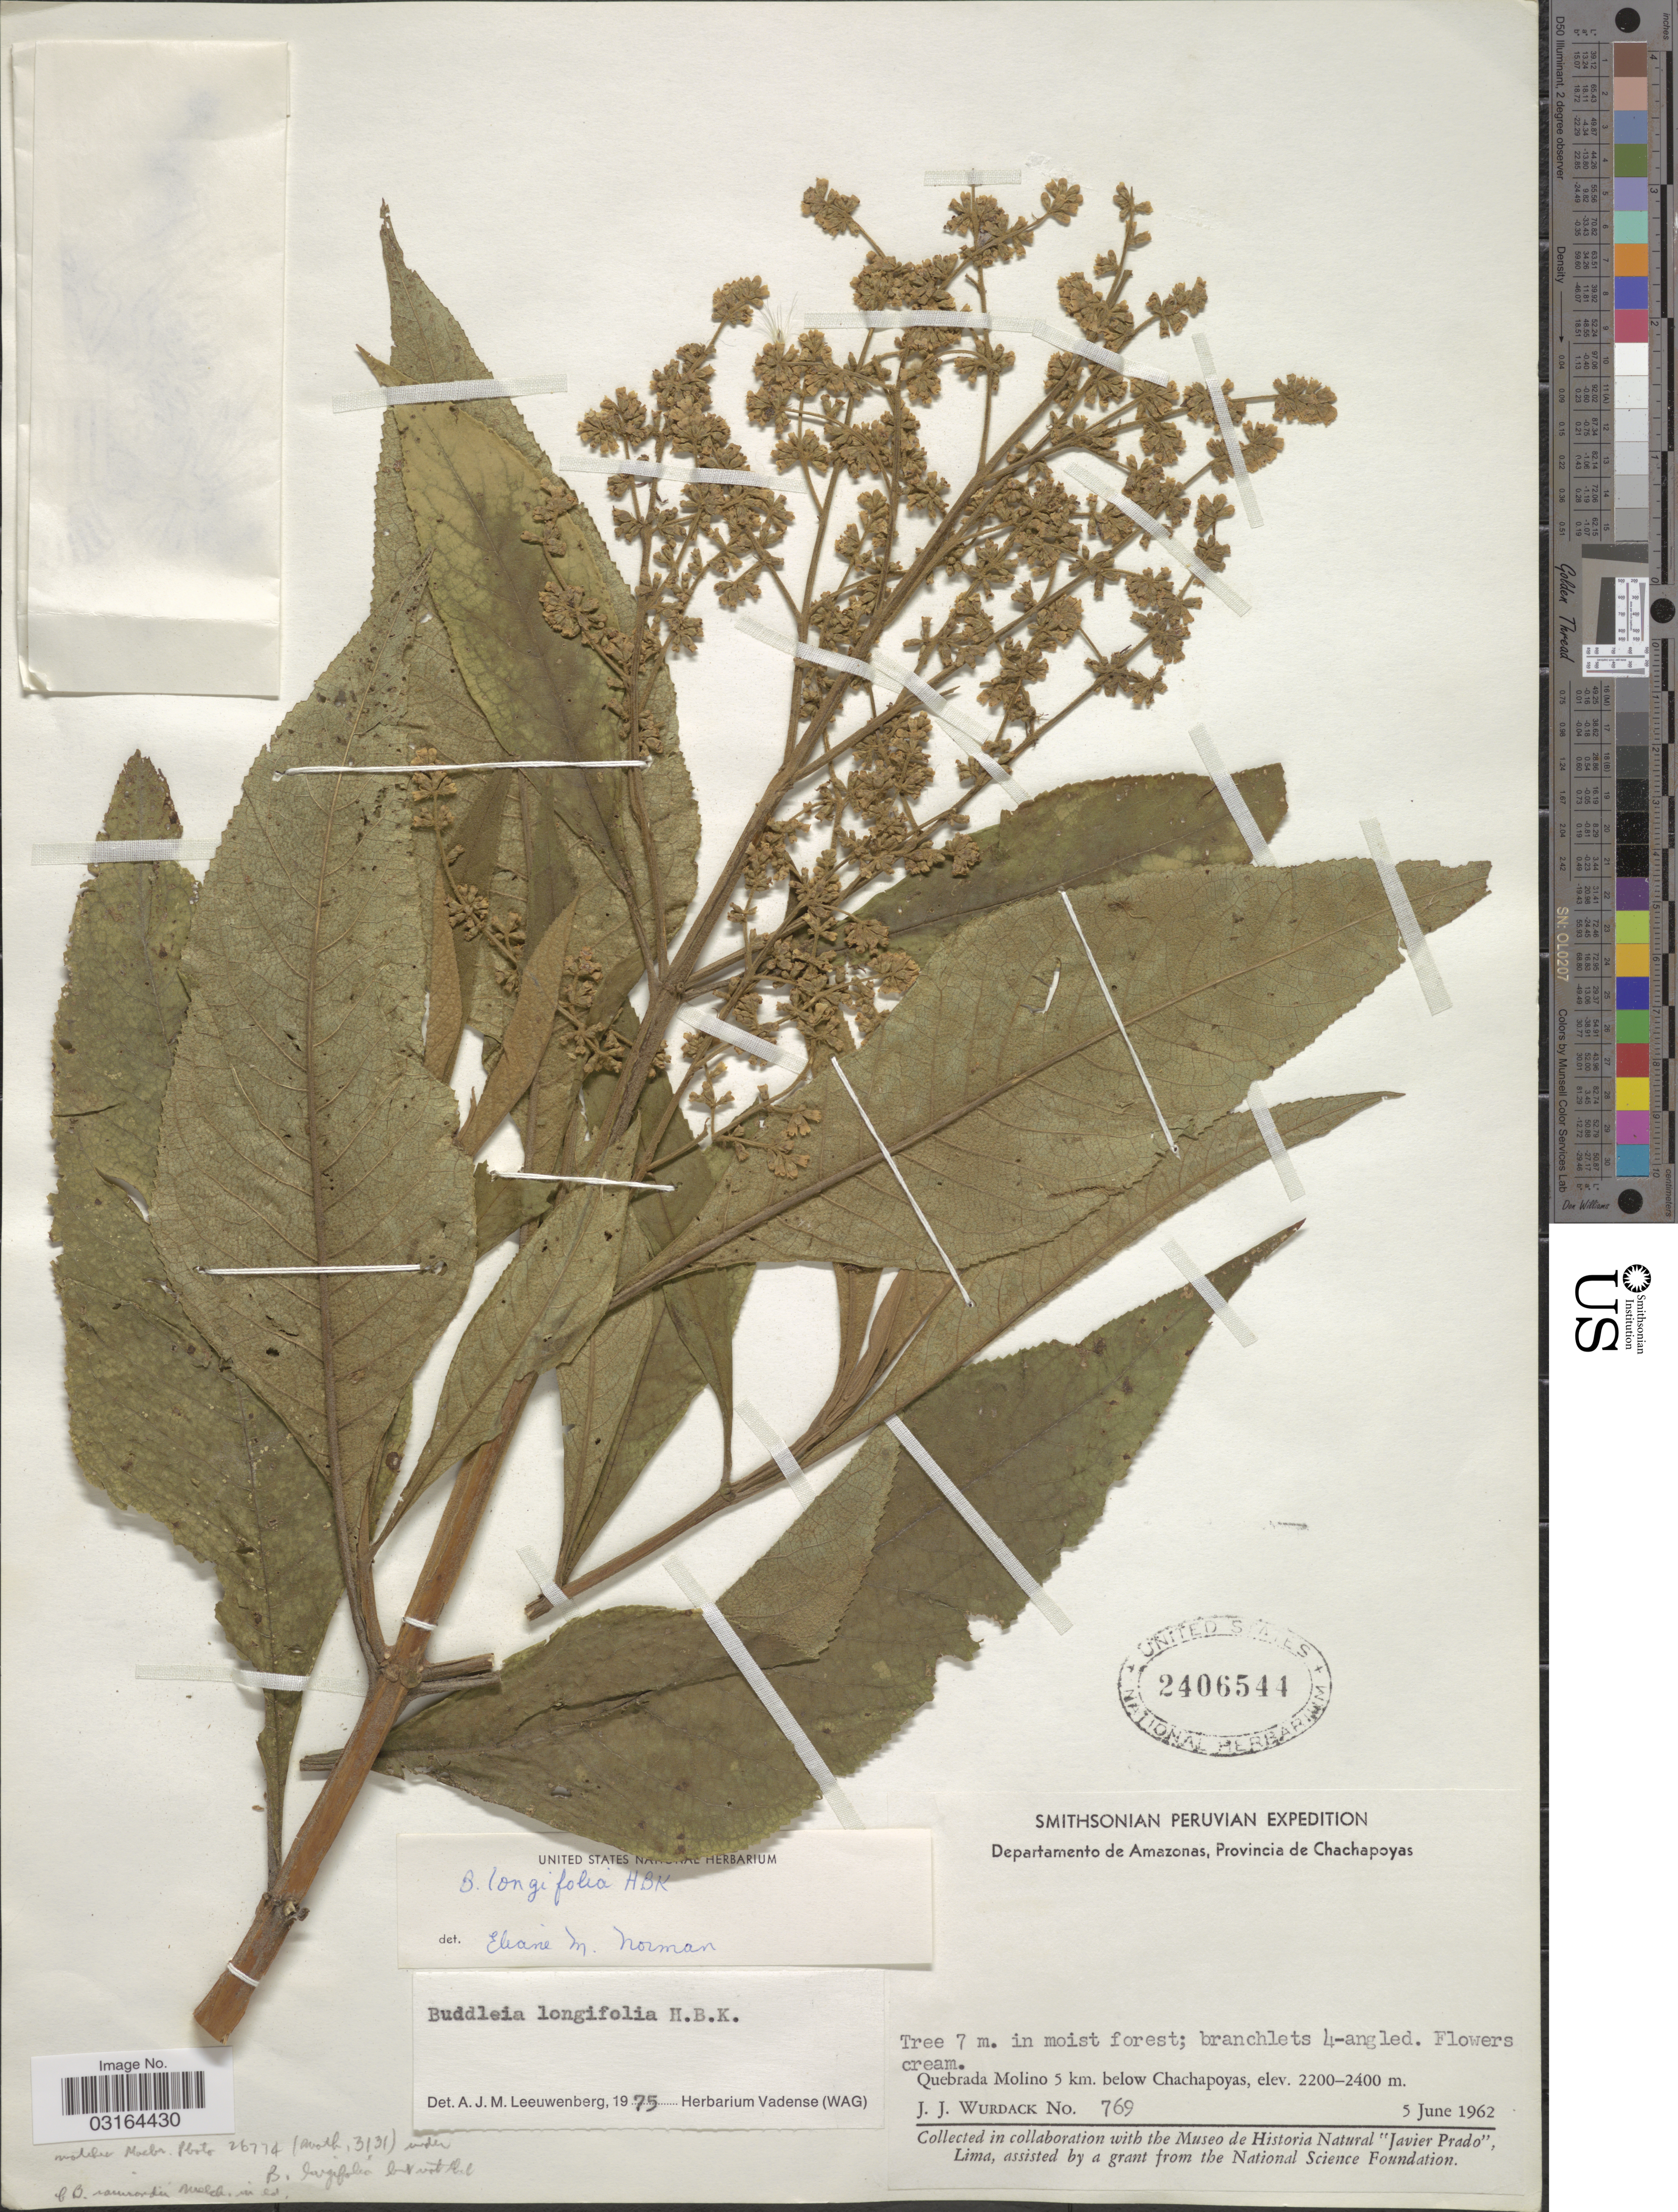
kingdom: Plantae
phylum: Tracheophyta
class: Magnoliopsida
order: Lamiales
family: Scrophulariaceae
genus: Buddleja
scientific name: Buddleja longifolia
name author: Kunth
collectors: J. J. Wurdack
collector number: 769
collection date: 1962-06-05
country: Peru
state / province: Amazonas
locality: Departamento de Amazonas, Provincia de Chachapoyas. Quebrada Molino 5 km. below Chachapoyas.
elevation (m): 2200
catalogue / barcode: US 2406544